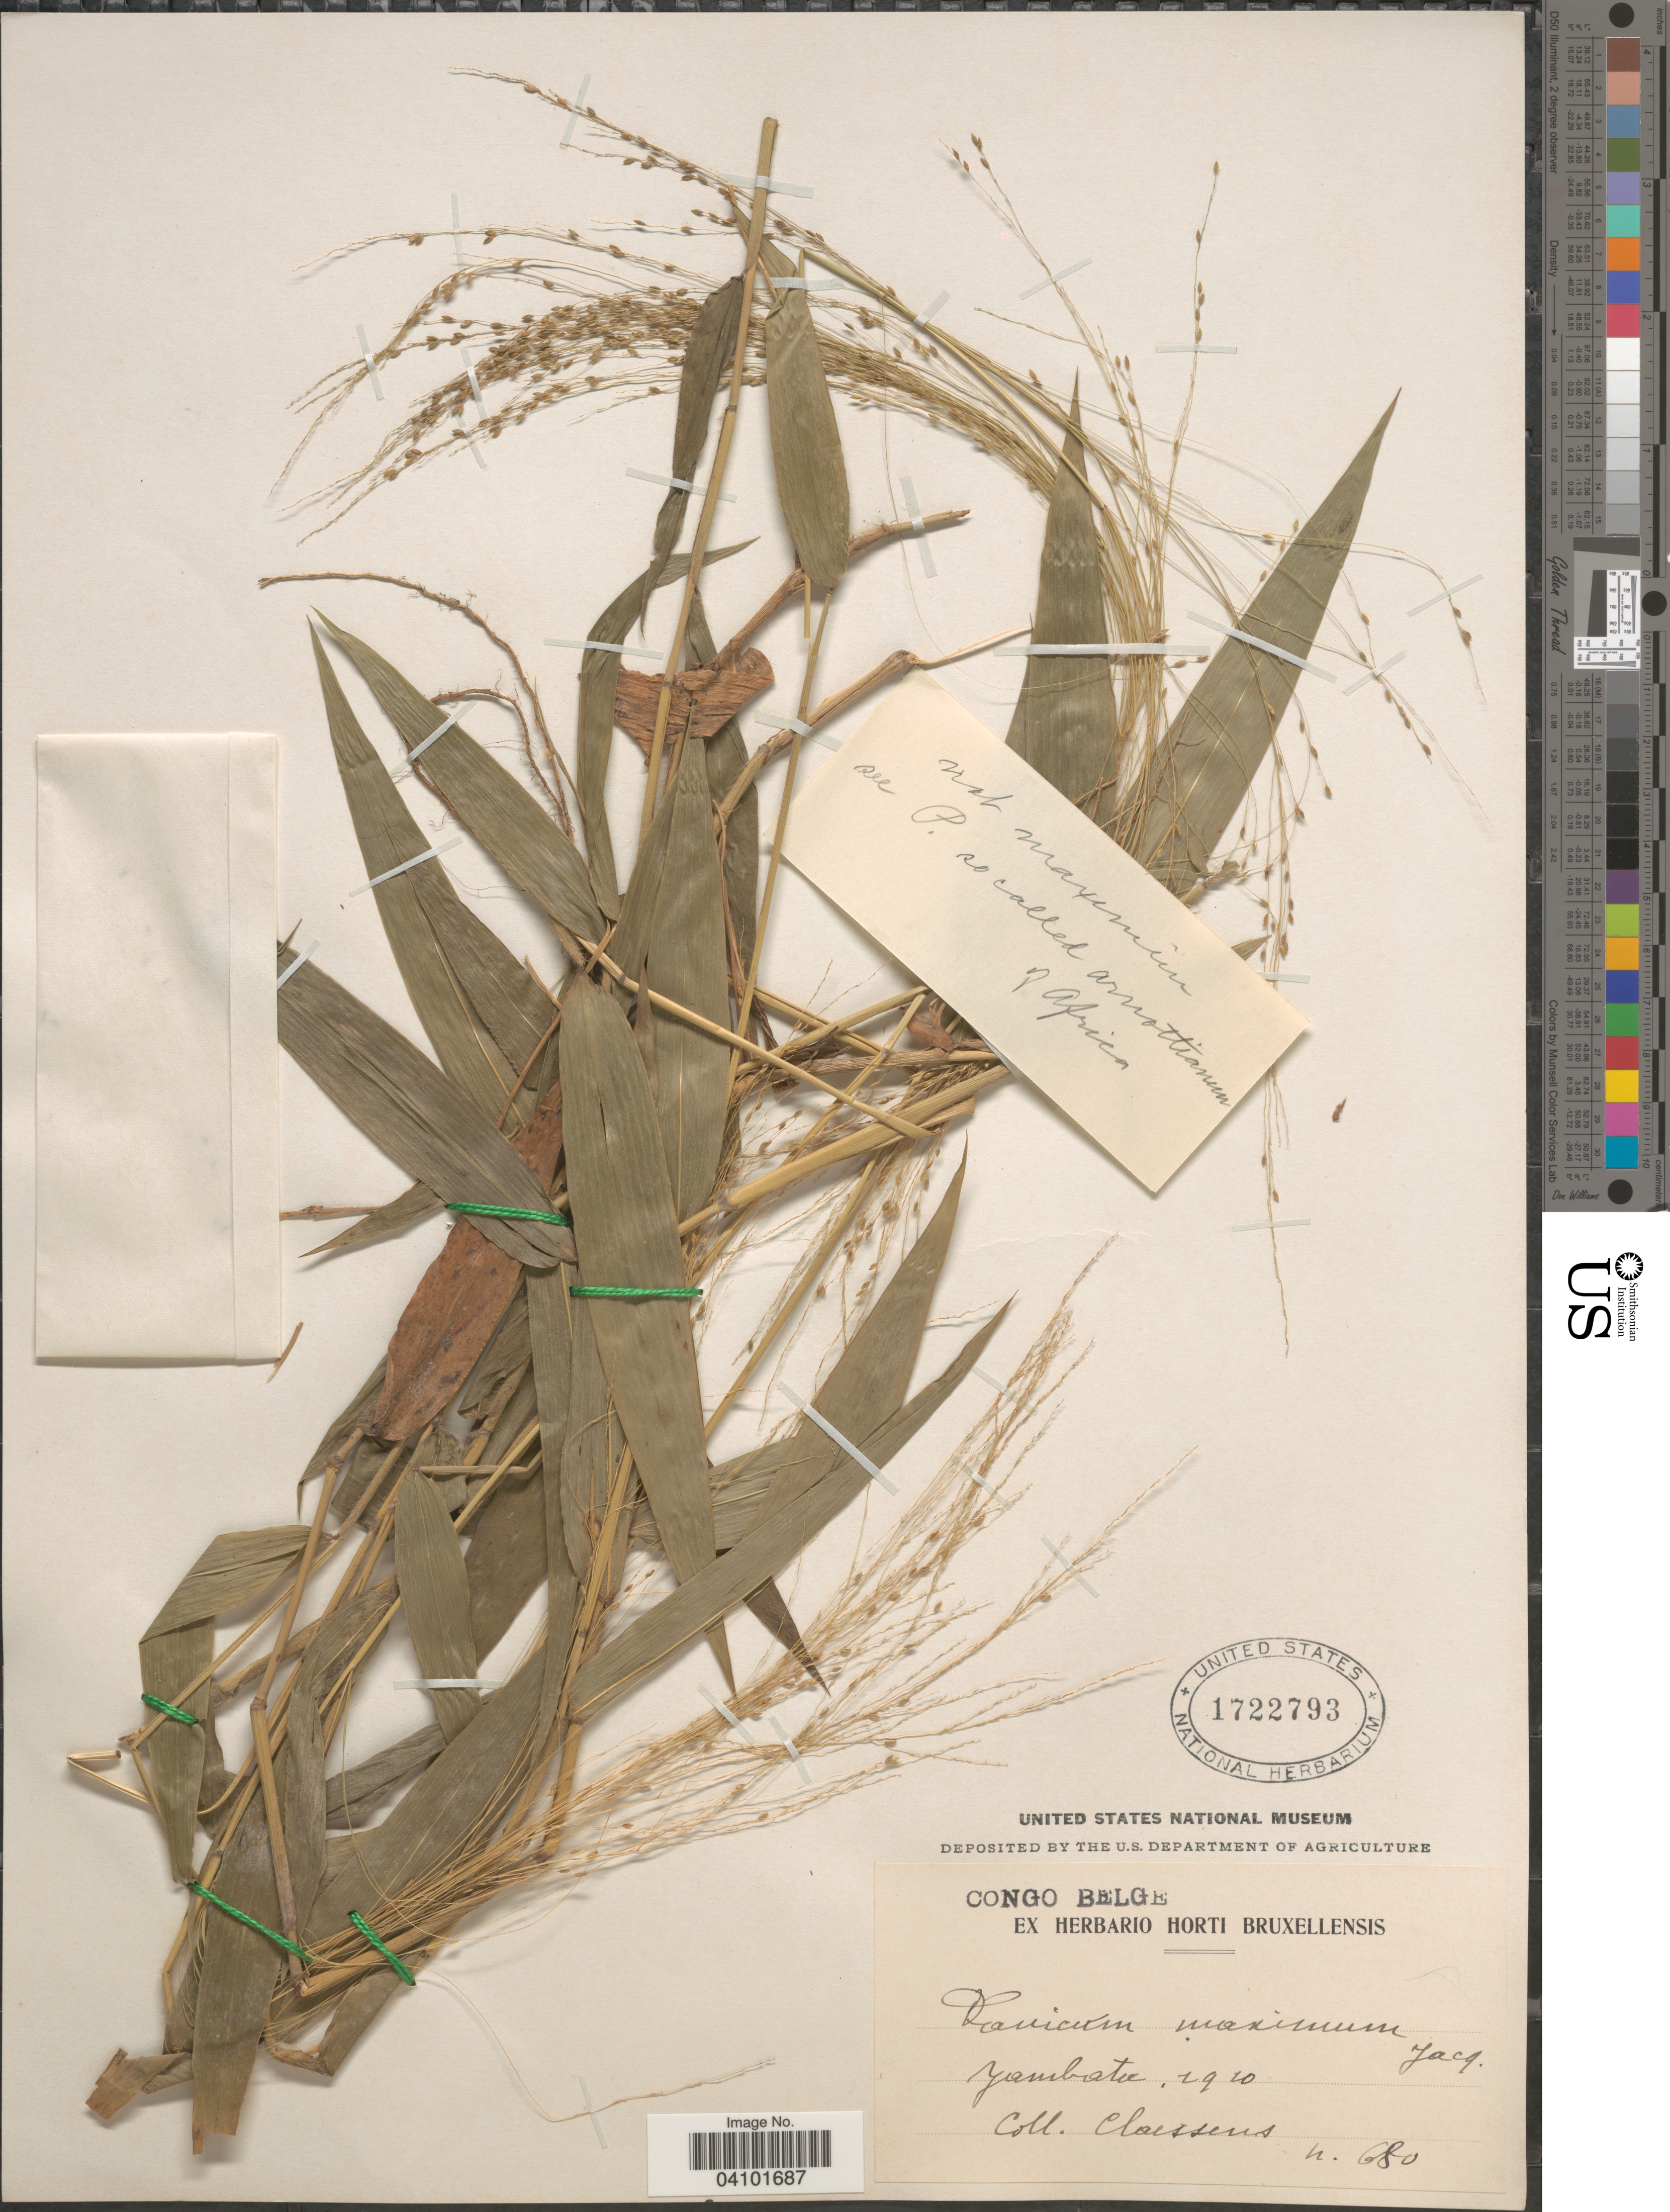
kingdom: Plantae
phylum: Tracheophyta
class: Liliopsida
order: Poales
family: Poaceae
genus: Panicum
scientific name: Panicum sp.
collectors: -. Claessens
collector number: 680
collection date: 1910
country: Congo, Democratic Republic of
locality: Congo Belge. Yambata.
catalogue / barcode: US 1722793